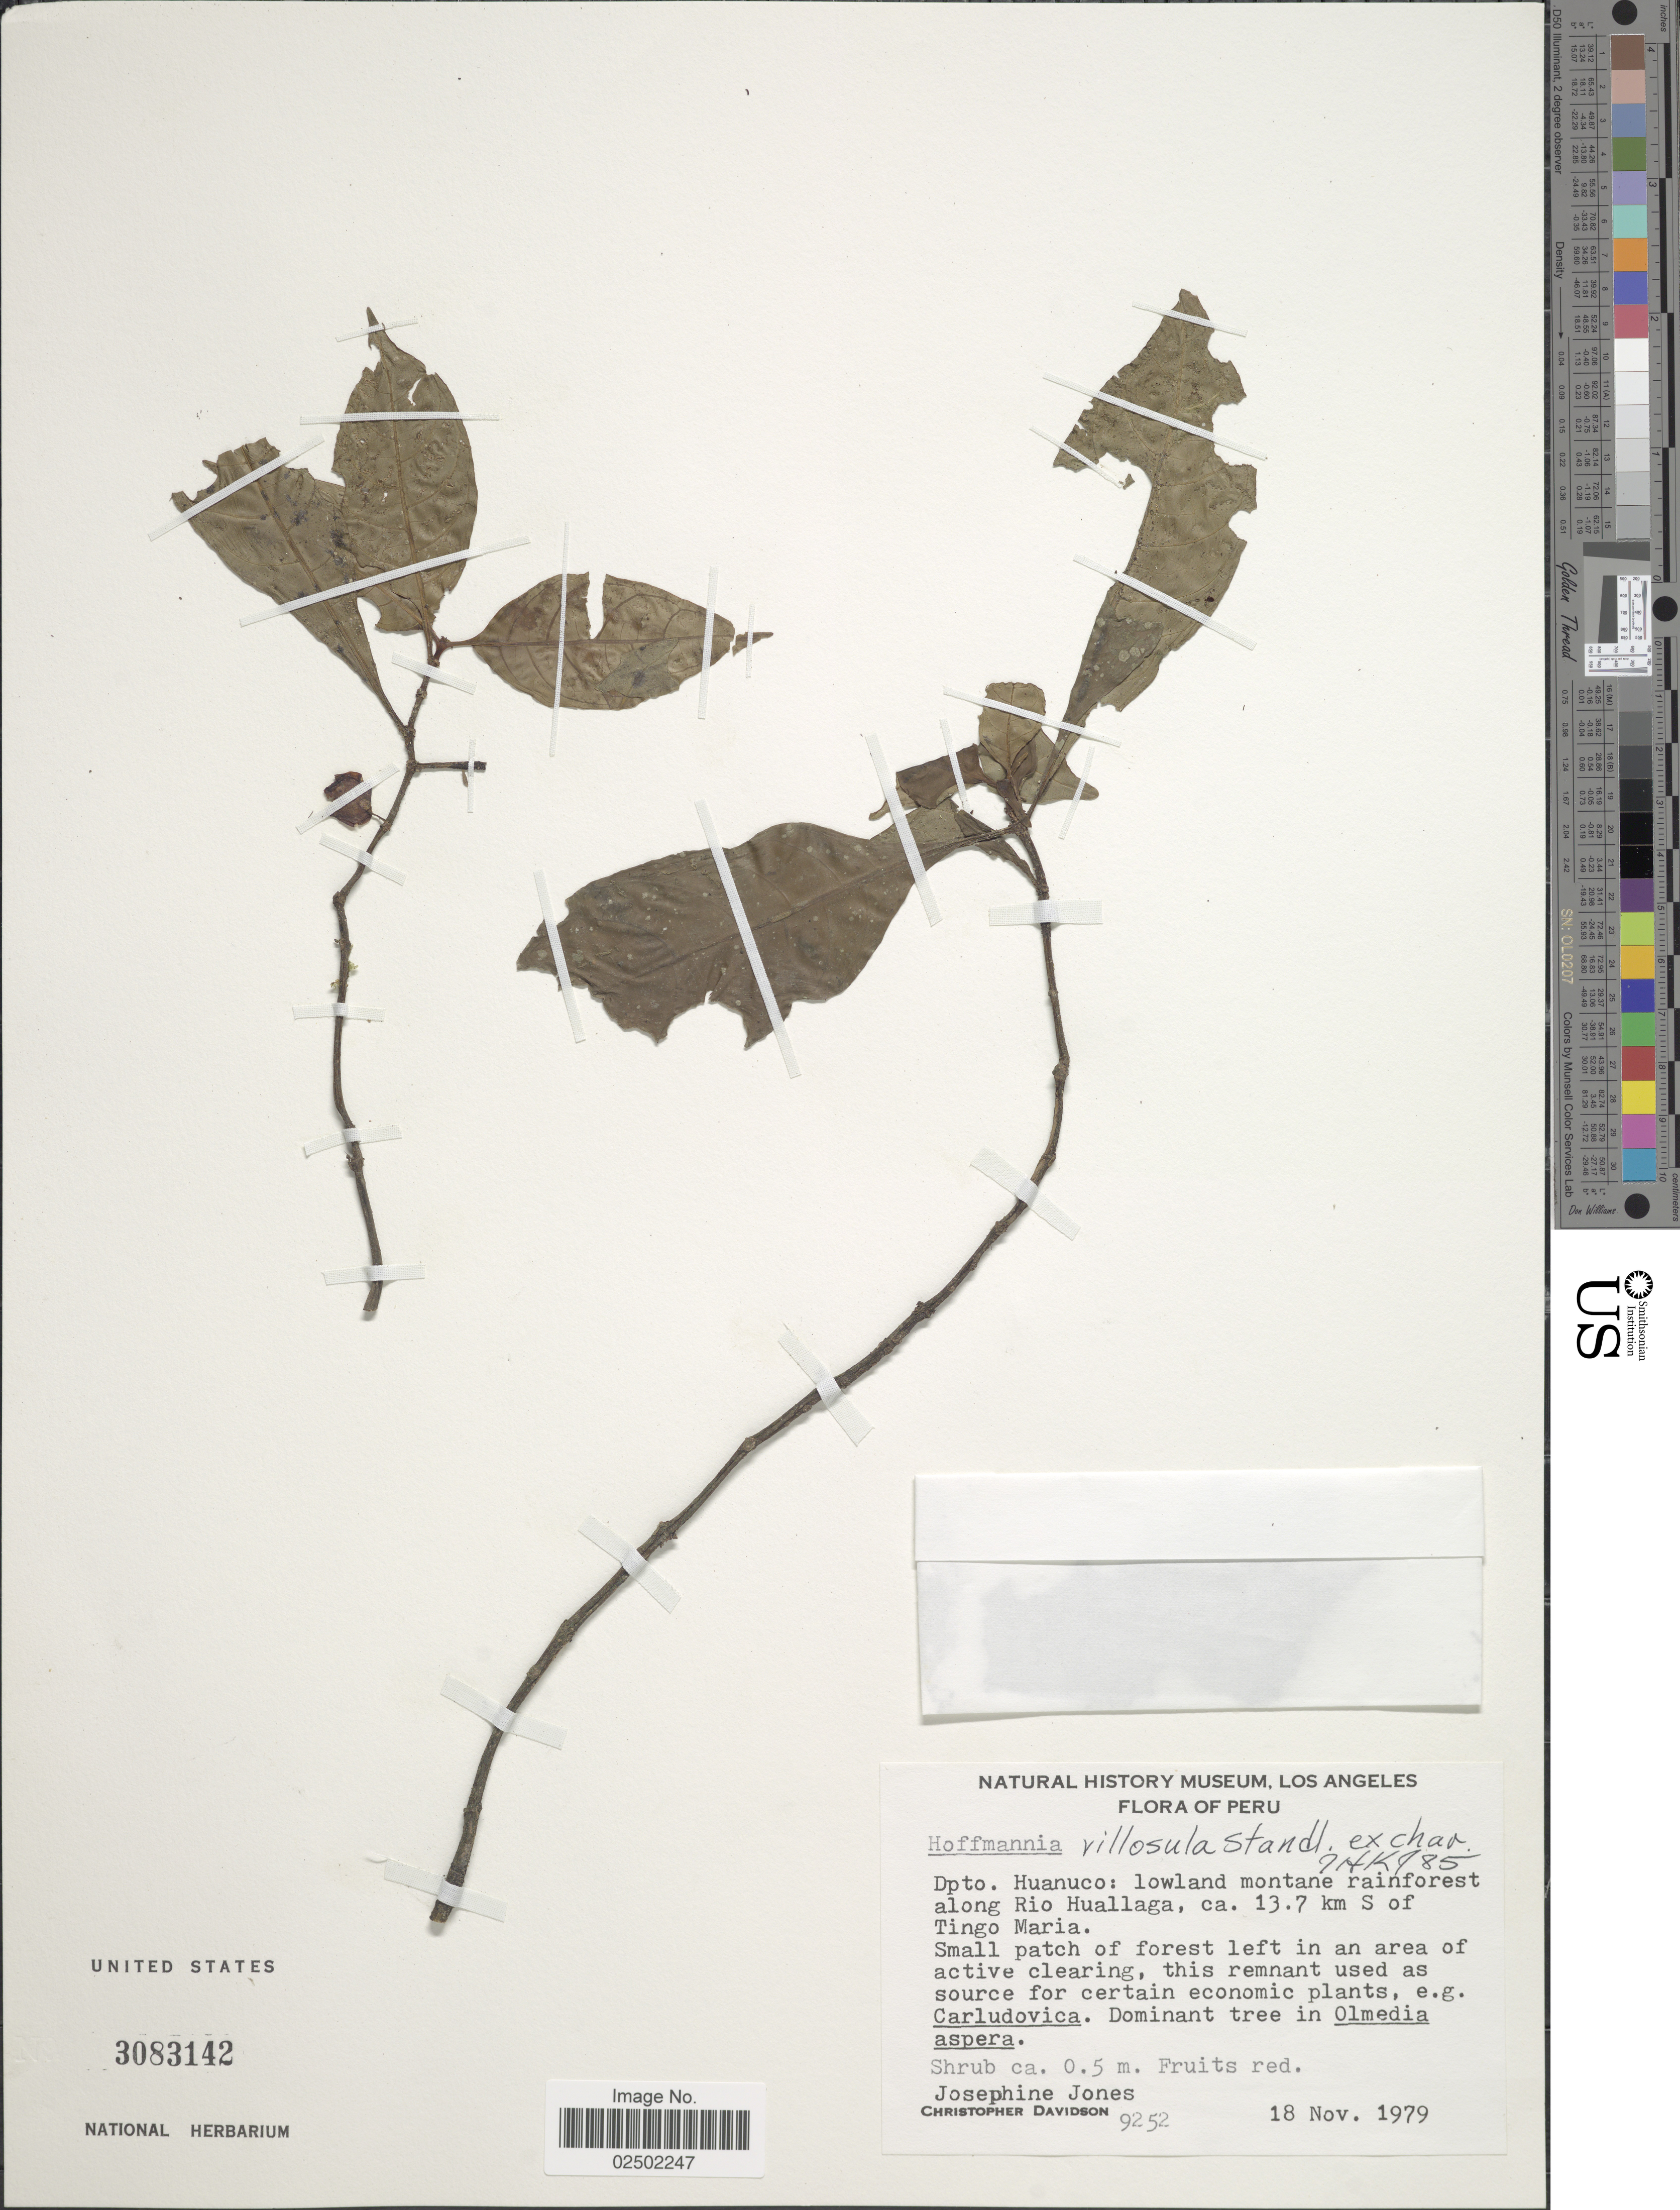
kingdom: Plantae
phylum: Tracheophyta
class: Magnoliopsida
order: Gentianales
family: Rubiaceae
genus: Hoffmannia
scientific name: Hoffmannia villosula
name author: Standl.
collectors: J. Jones & C. Davidson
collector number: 9252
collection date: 1979-11-18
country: Peru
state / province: Huánuco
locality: Dpto. Huanuco: lowland montane rainforest along Rio Huallaga, 13.7 km S of Tingo Maria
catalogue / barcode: US 3083142